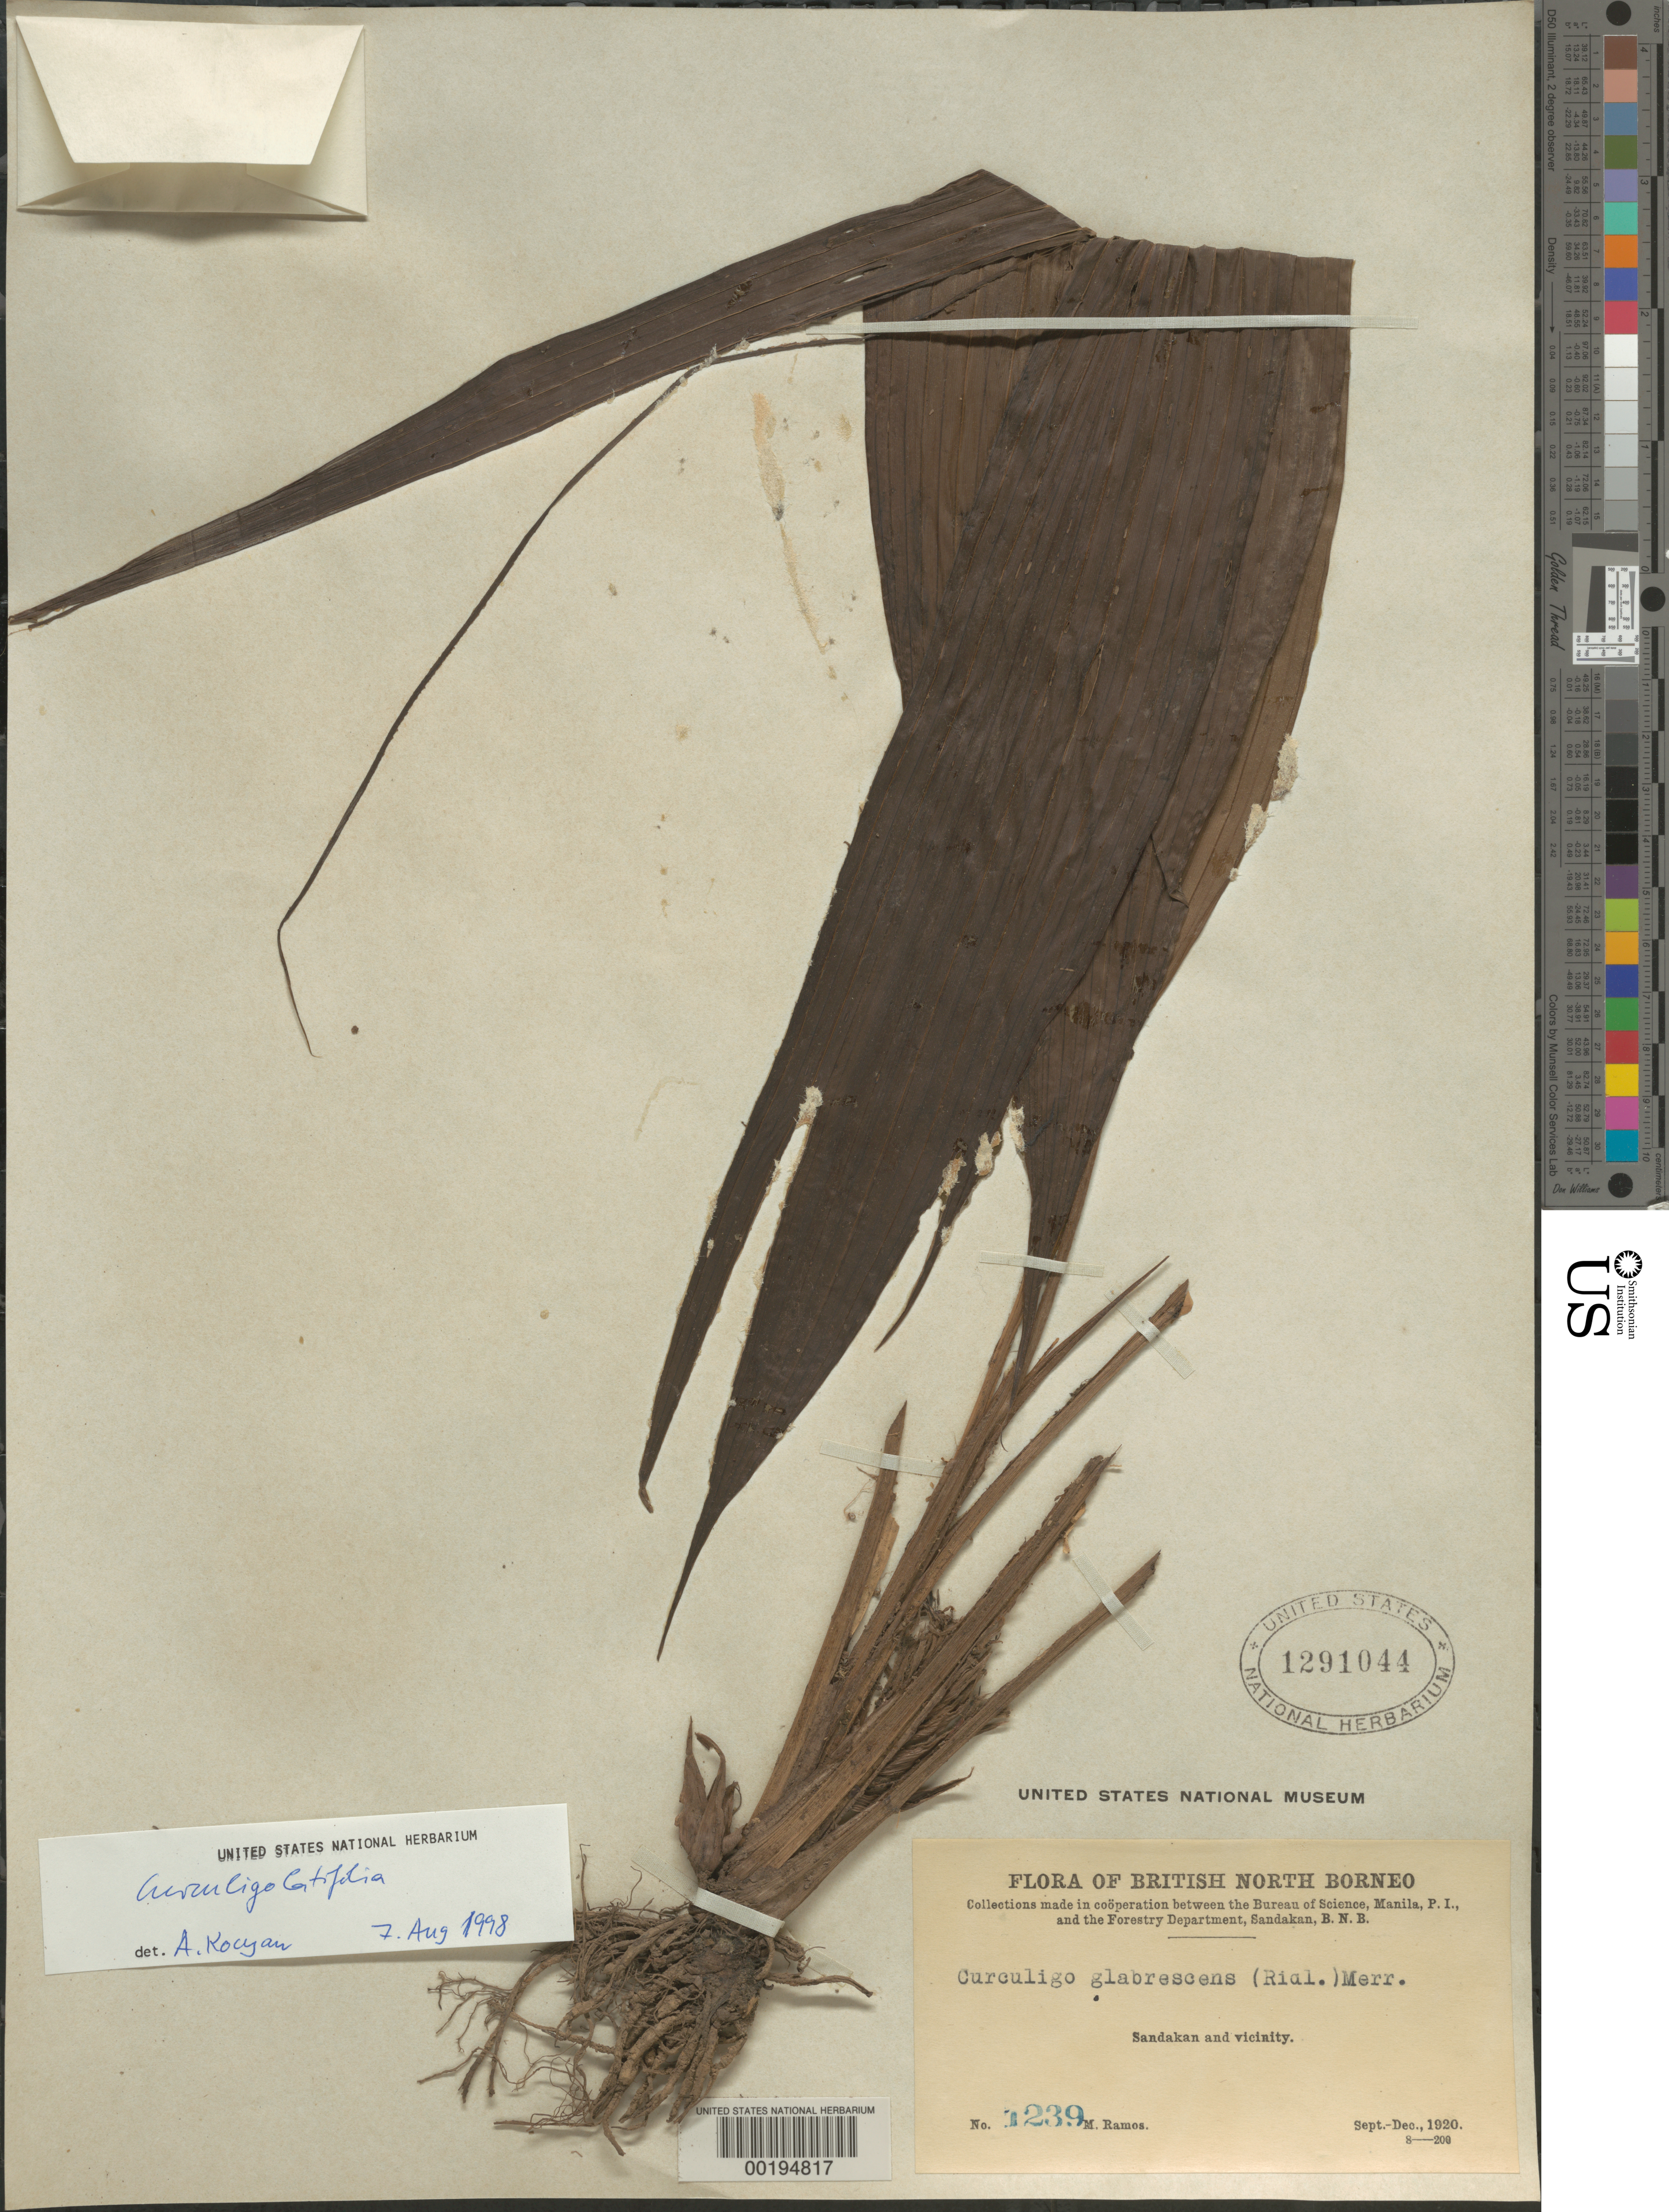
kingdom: Plantae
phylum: Tracheophyta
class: Liliopsida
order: Asparagales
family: Hypoxidaceae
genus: Curculigo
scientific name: Curculigo latifolia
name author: Dryand. ex W.T. Aiton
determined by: Kocyan, Alexander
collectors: M. Ramos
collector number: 1239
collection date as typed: Sep 1920 to -- Dec 1920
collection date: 1920-09/1920-12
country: Malaysia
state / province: Sabah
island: Borneo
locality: Sandakan and vicinity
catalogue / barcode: US 1291044